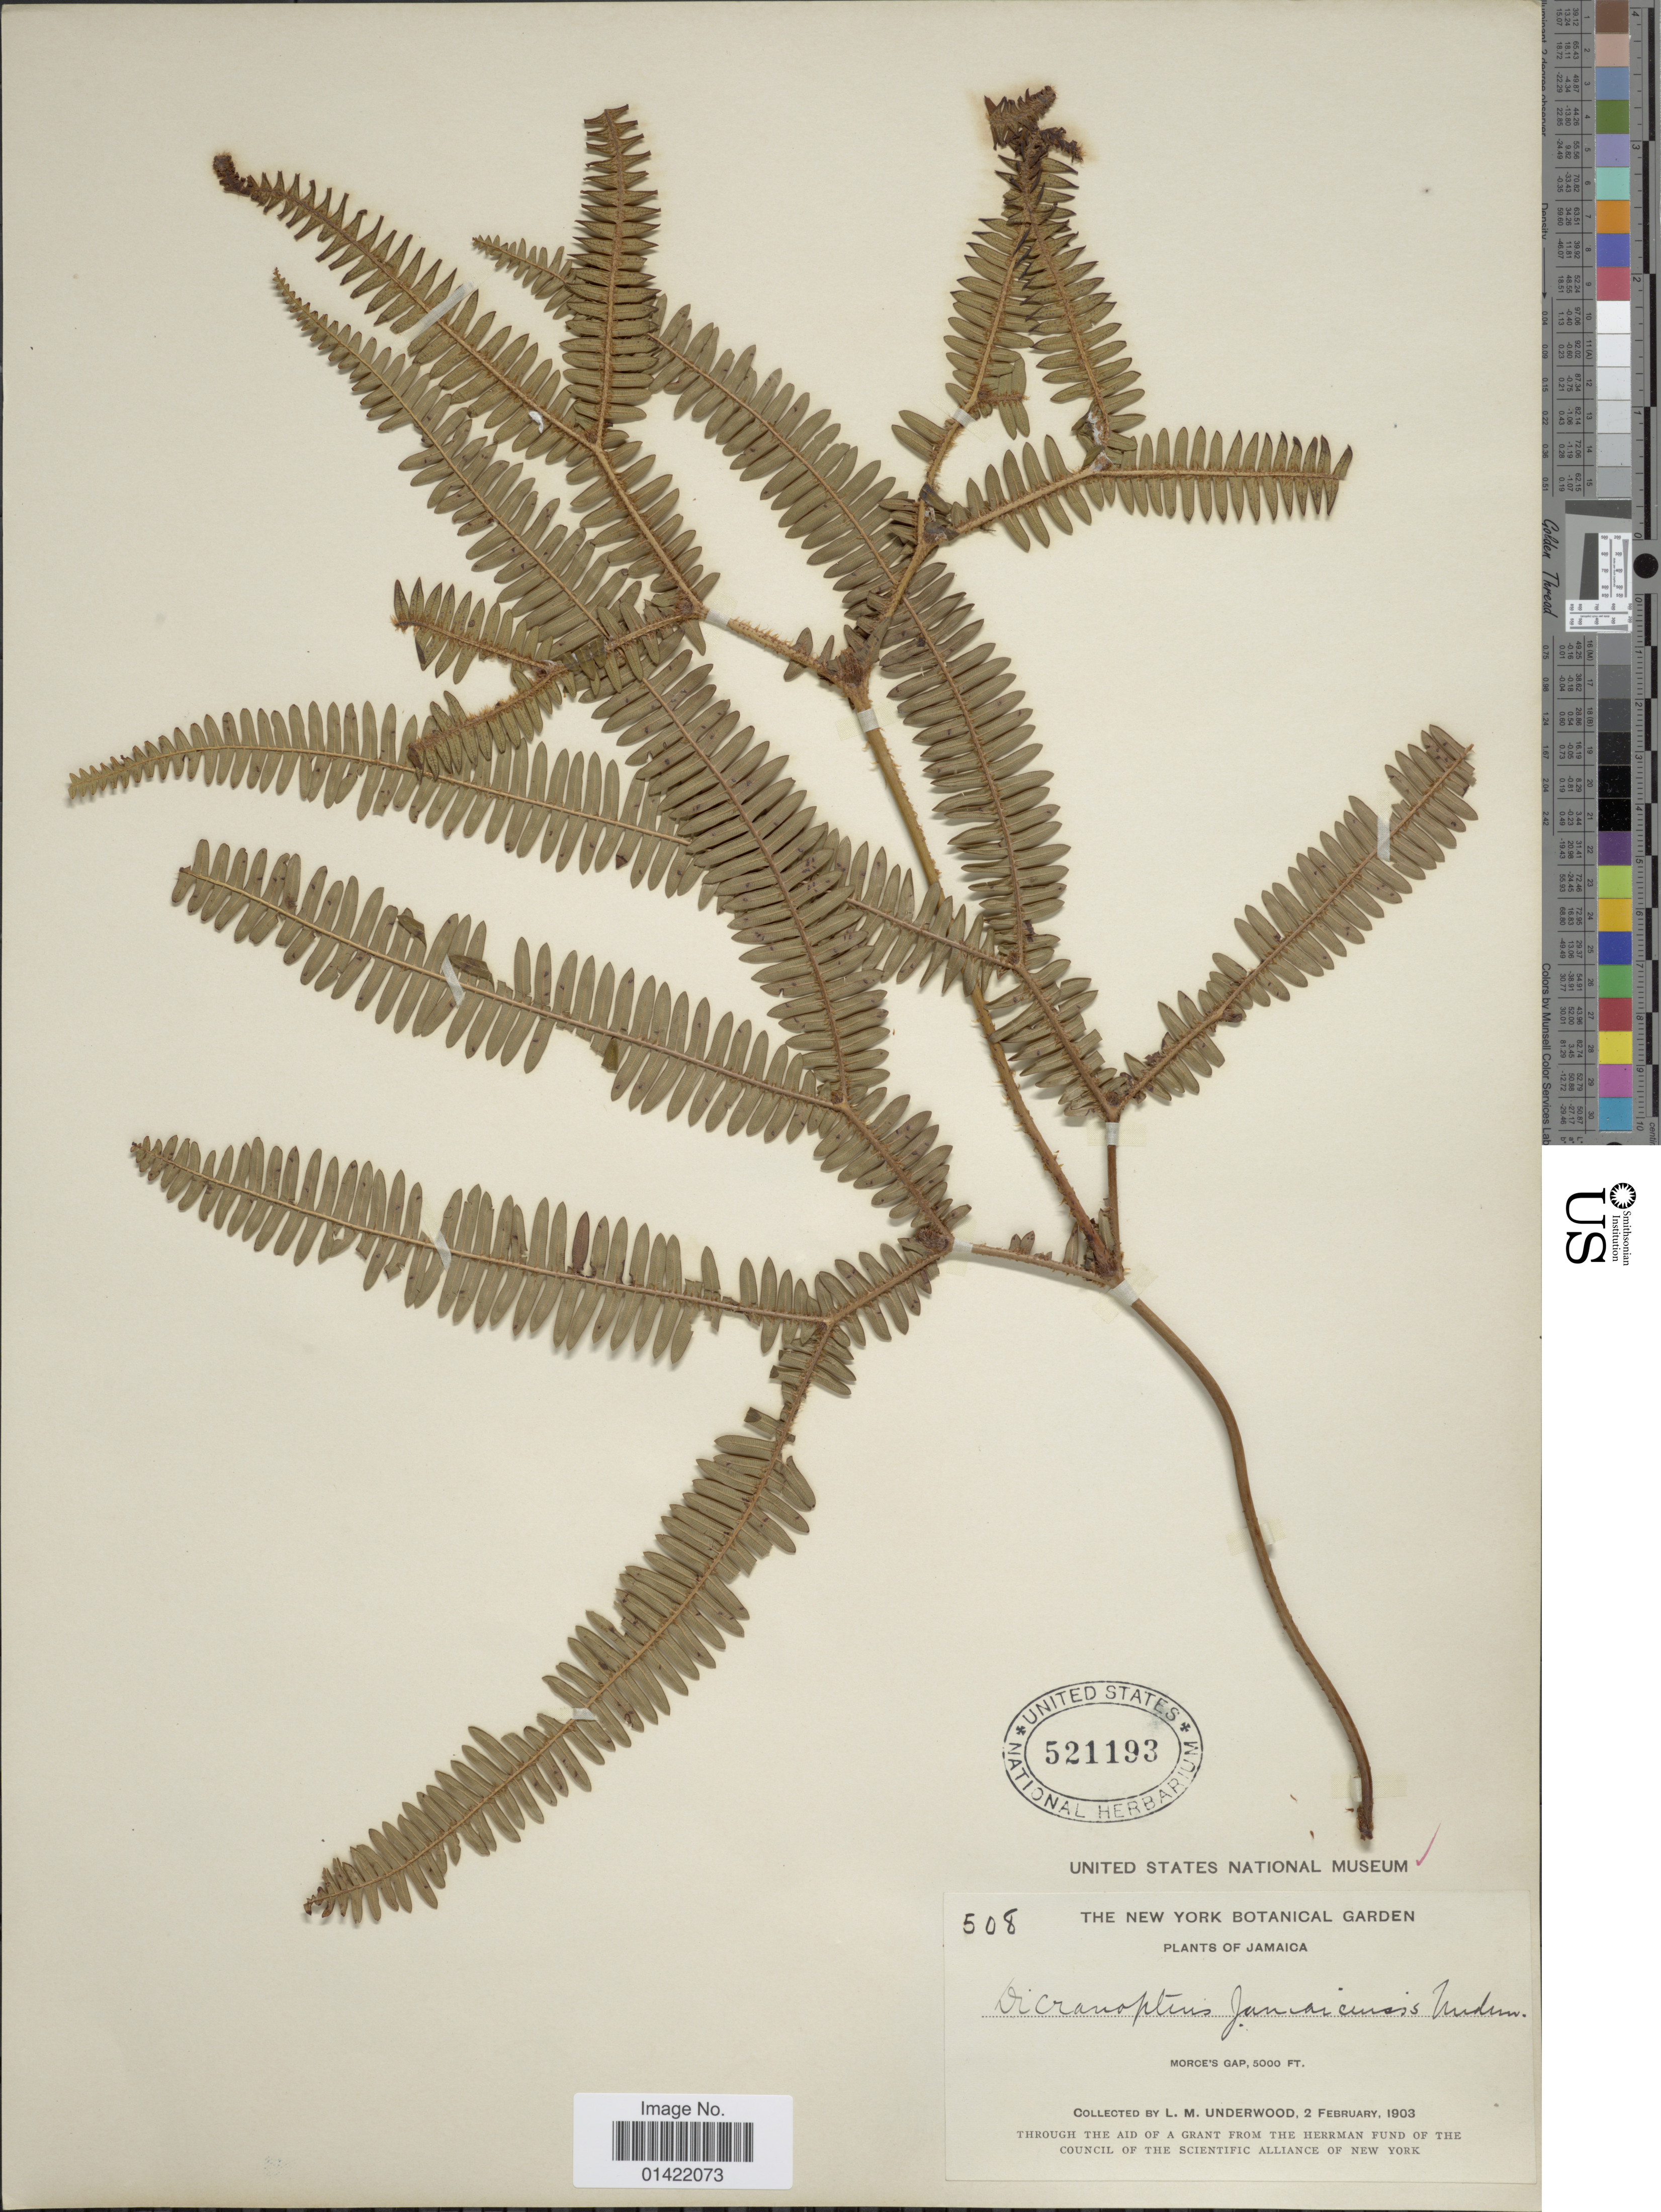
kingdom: Plantae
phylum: Tracheophyta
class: Polypodiopsida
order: Gleicheniales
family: Gleicheniaceae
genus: Sticherus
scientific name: Sticherus jamaicensis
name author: (Underw.) Nakai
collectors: L. M. Underwood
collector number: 508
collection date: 1903-02-02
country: Jamaica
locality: Morce's Gap.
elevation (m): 1524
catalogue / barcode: US 521193